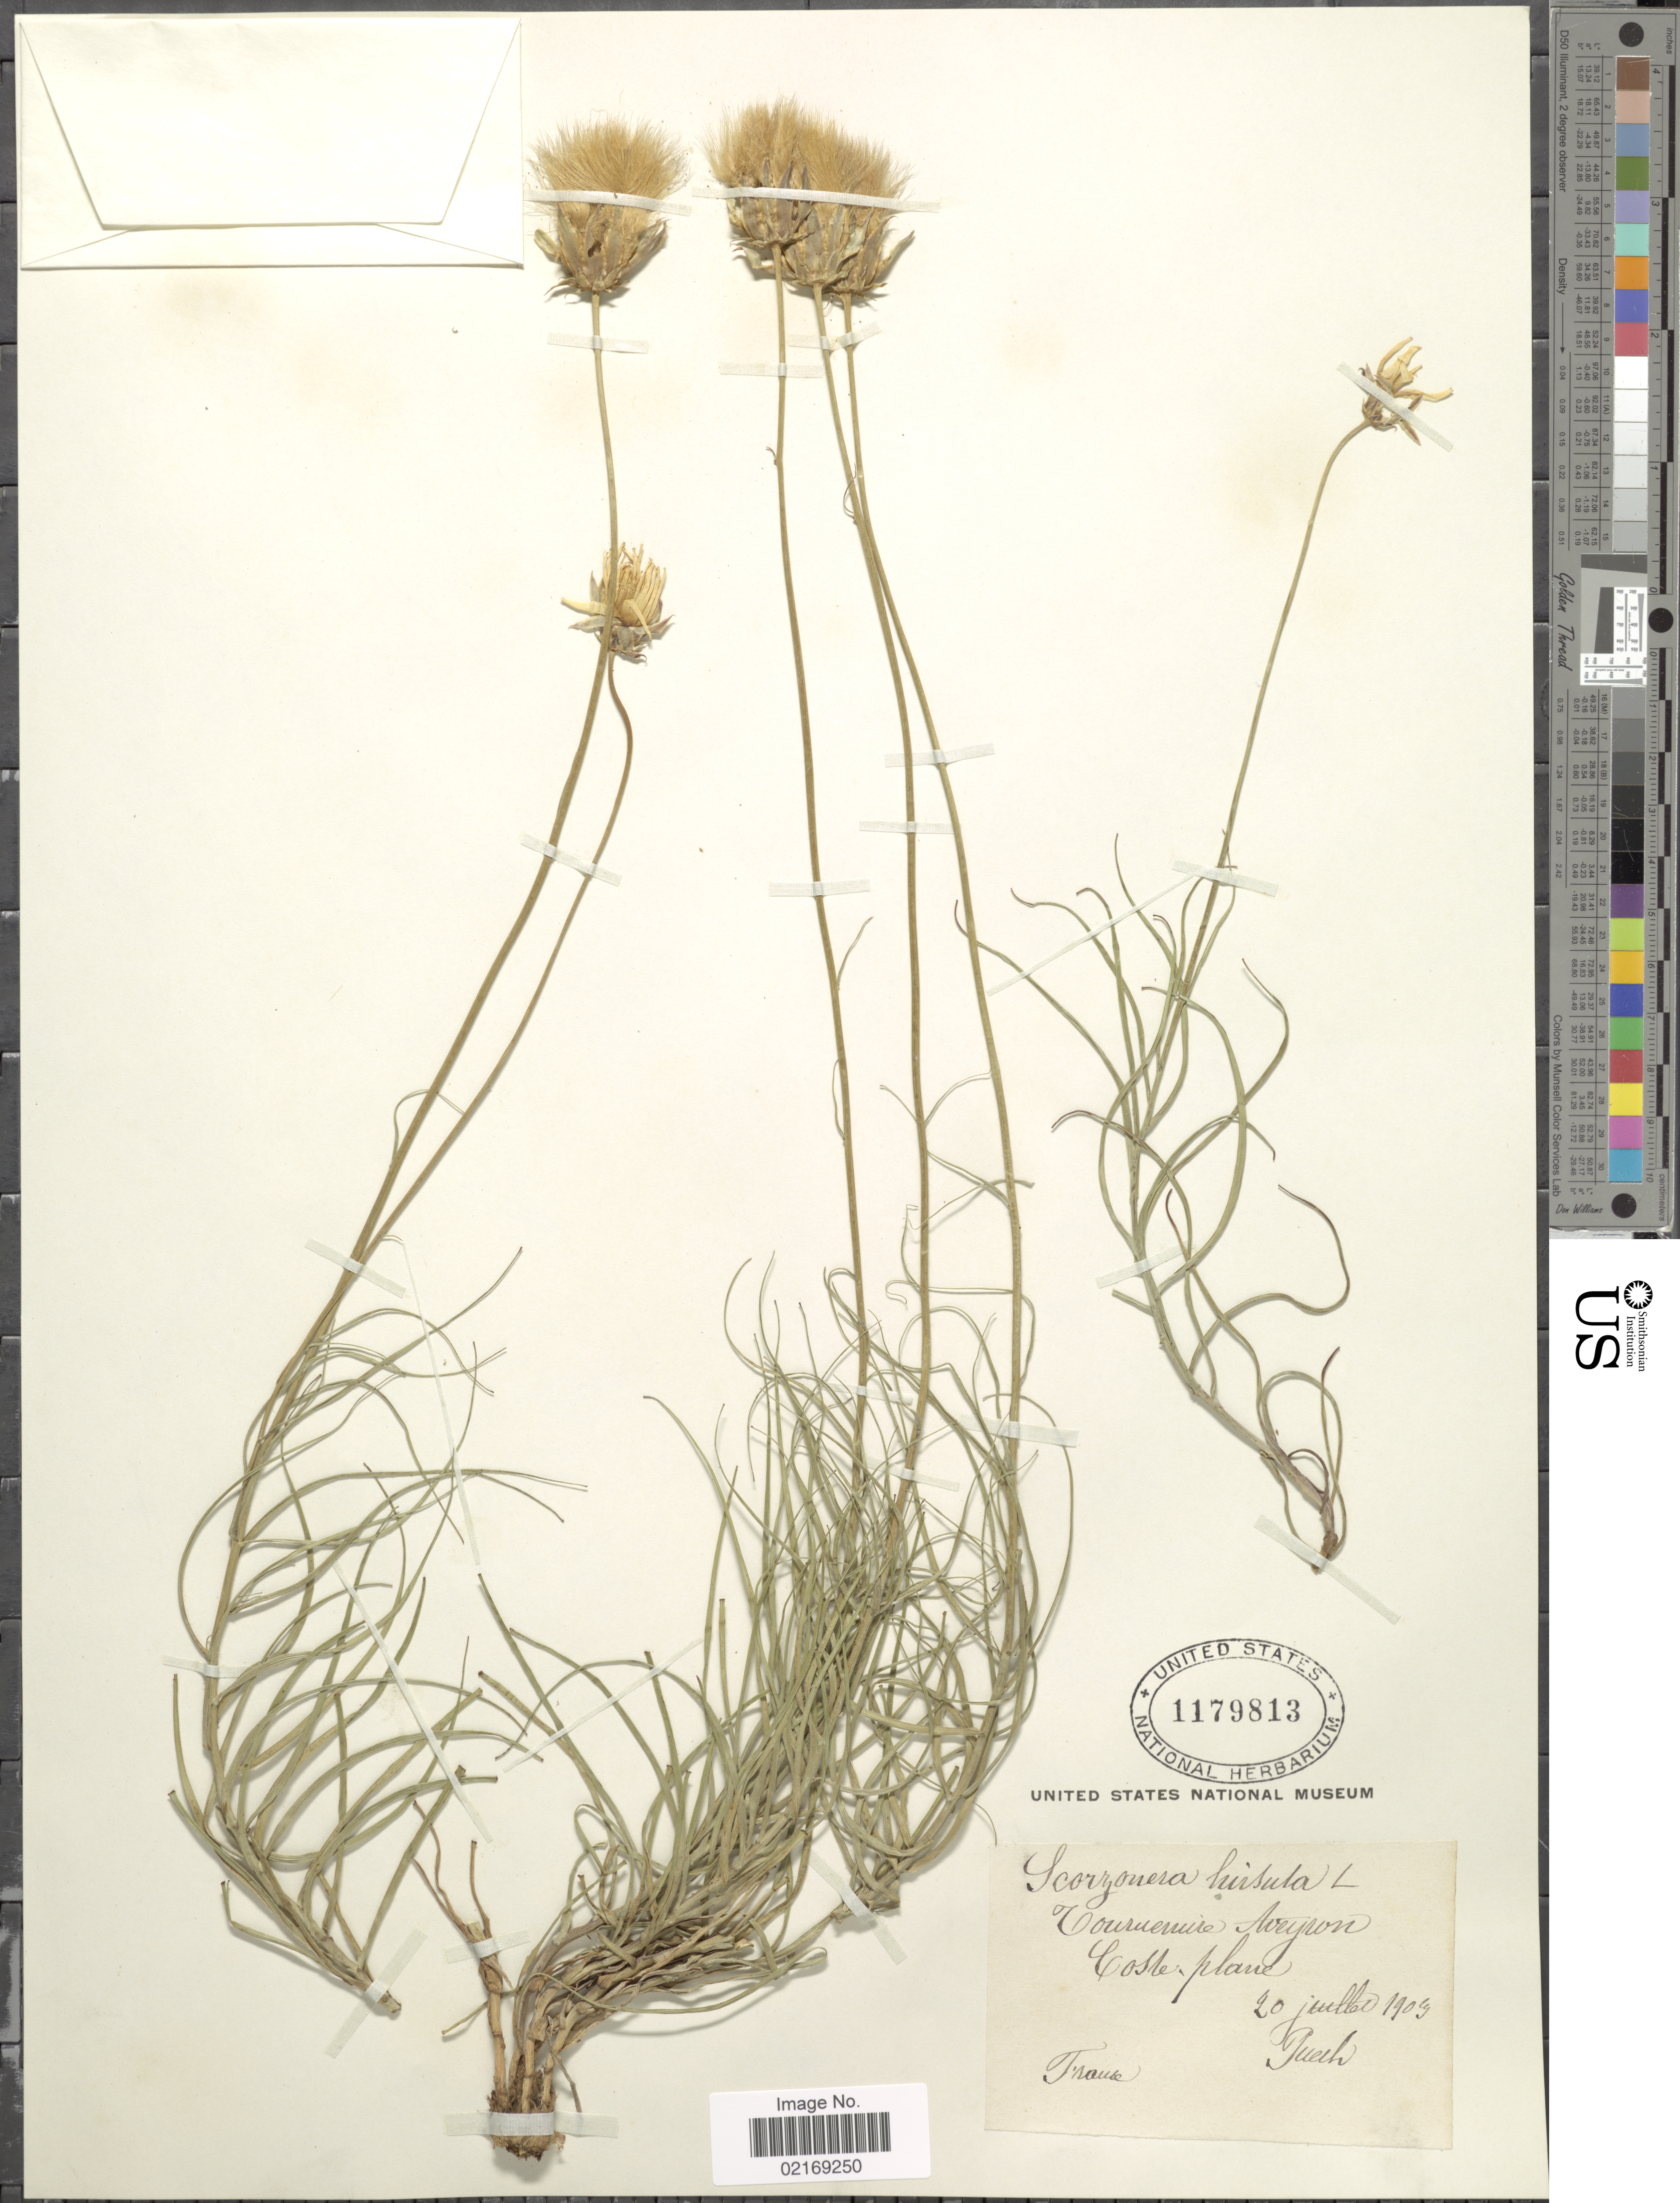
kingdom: Plantae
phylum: Tracheophyta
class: Magnoliopsida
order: Asterales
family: Asteraceae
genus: Lasiospora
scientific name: Lasiospora hirsuta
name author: (Gouan) Cass.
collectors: Puech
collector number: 20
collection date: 1909-07-20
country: France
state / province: Occitanie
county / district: Aveyron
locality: Tourmemure Aveyron, Cosse plane. [interpreted]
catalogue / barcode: US 1179813